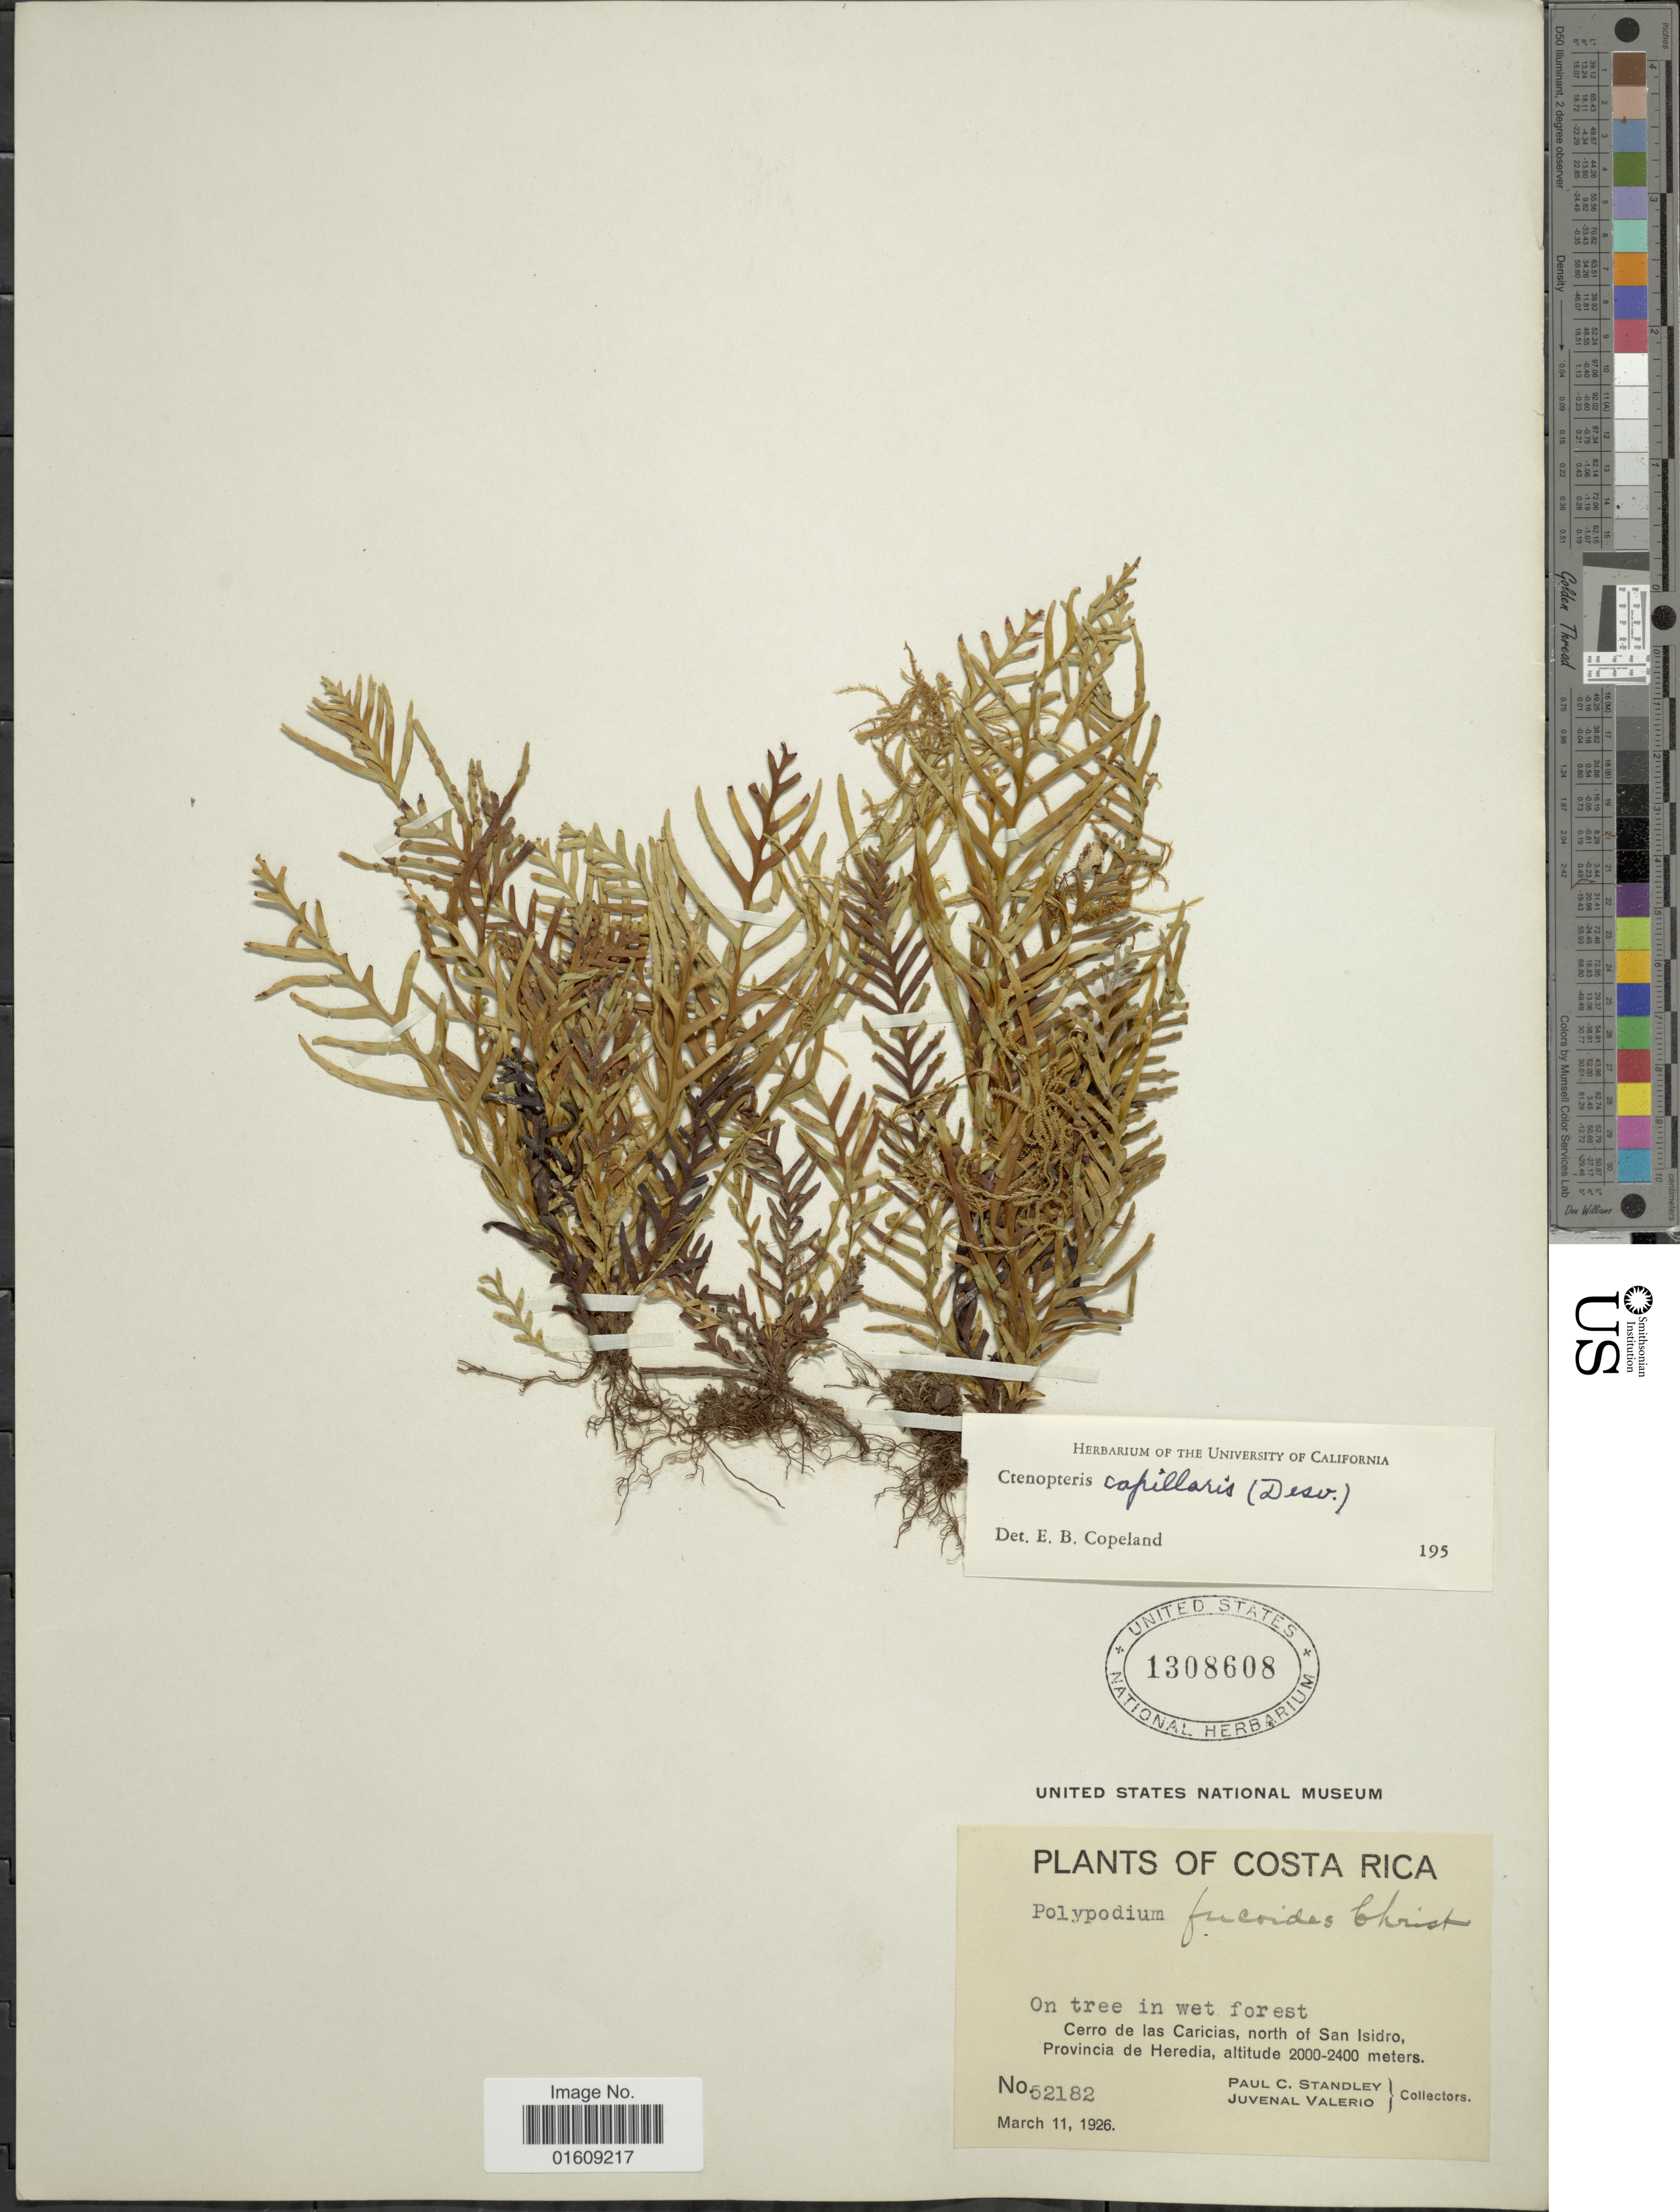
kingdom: Plantae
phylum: Tracheophyta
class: Polypodiopsida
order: Polypodiales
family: Polypodiaceae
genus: Ceradenia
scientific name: Ceradenia fucoides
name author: (Christ) L.E. Bishop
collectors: P. C. Standley & J. Valerio R.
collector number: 52182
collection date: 1926-03-11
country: Costa Rica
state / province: Heredia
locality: Costa Rica, Cerro de las Caricias, north of San Isidro, Provincia de Heredia.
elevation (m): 2400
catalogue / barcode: US 1308608